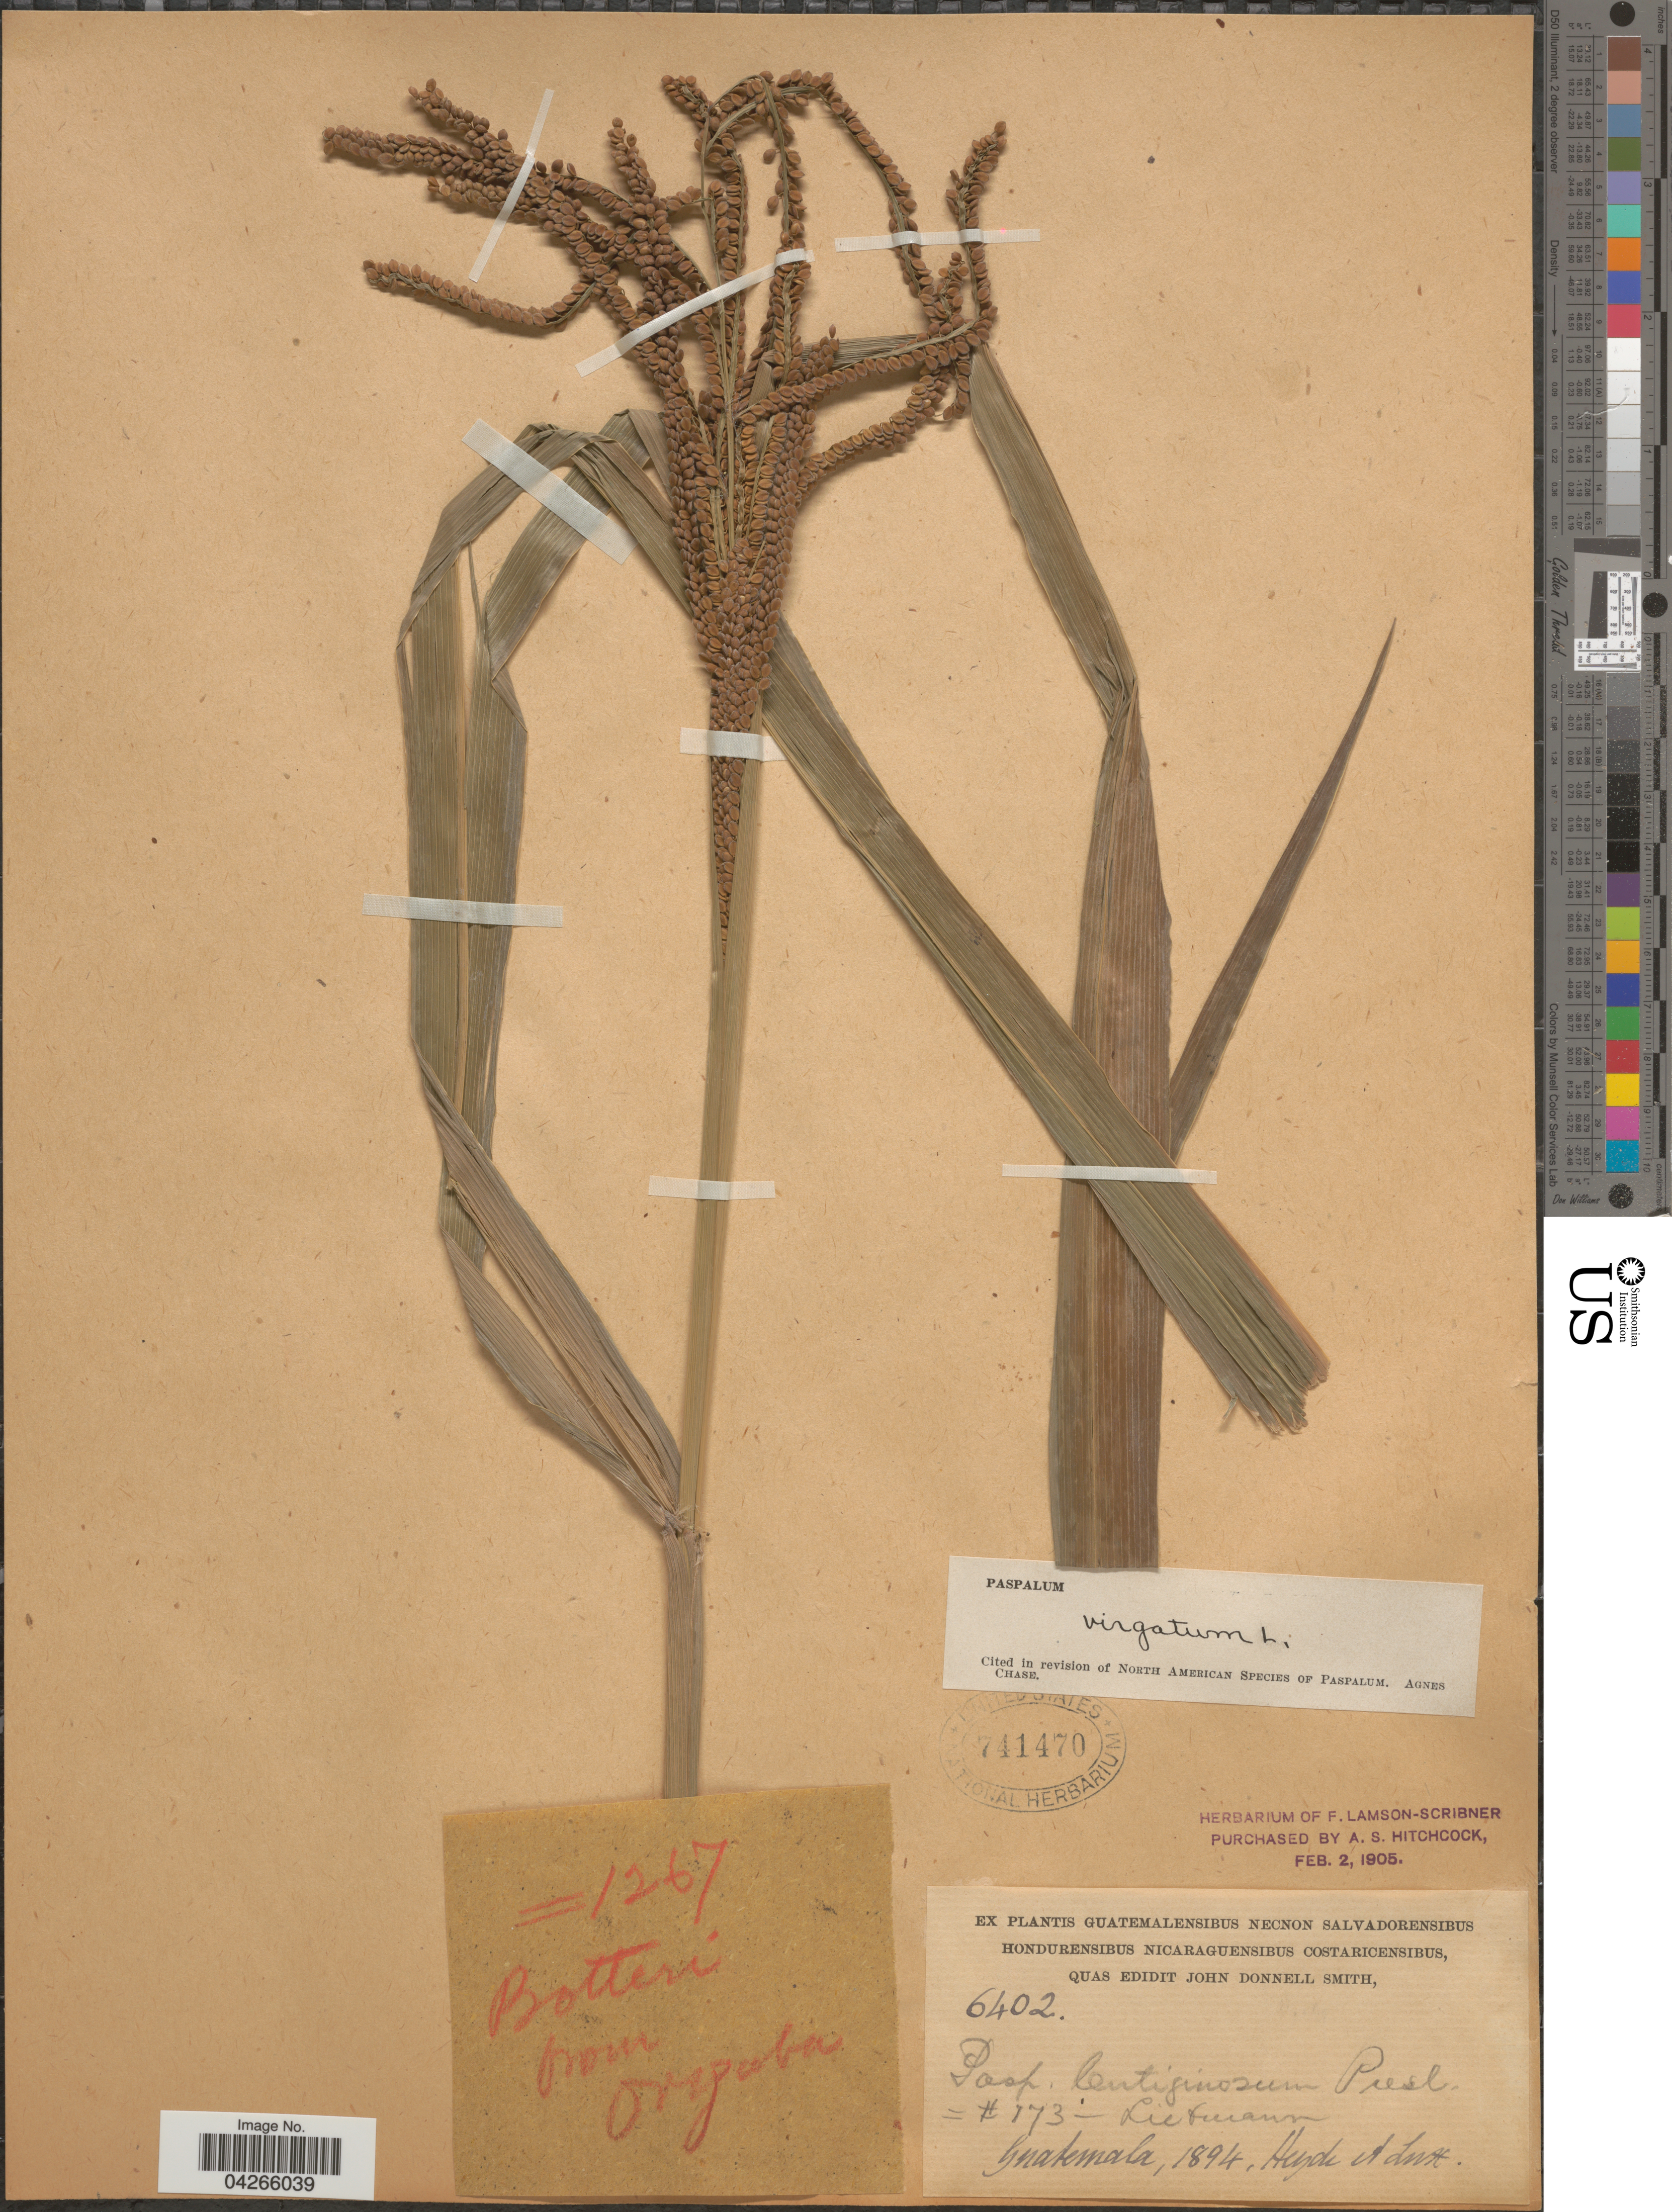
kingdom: Plantae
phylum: Tracheophyta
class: Liliopsida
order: Poales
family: Poaceae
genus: Paspalum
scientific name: Paspalum virgatum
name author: L.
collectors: Heyde & Lux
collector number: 6402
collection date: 1894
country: Guatemala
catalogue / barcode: US 741470